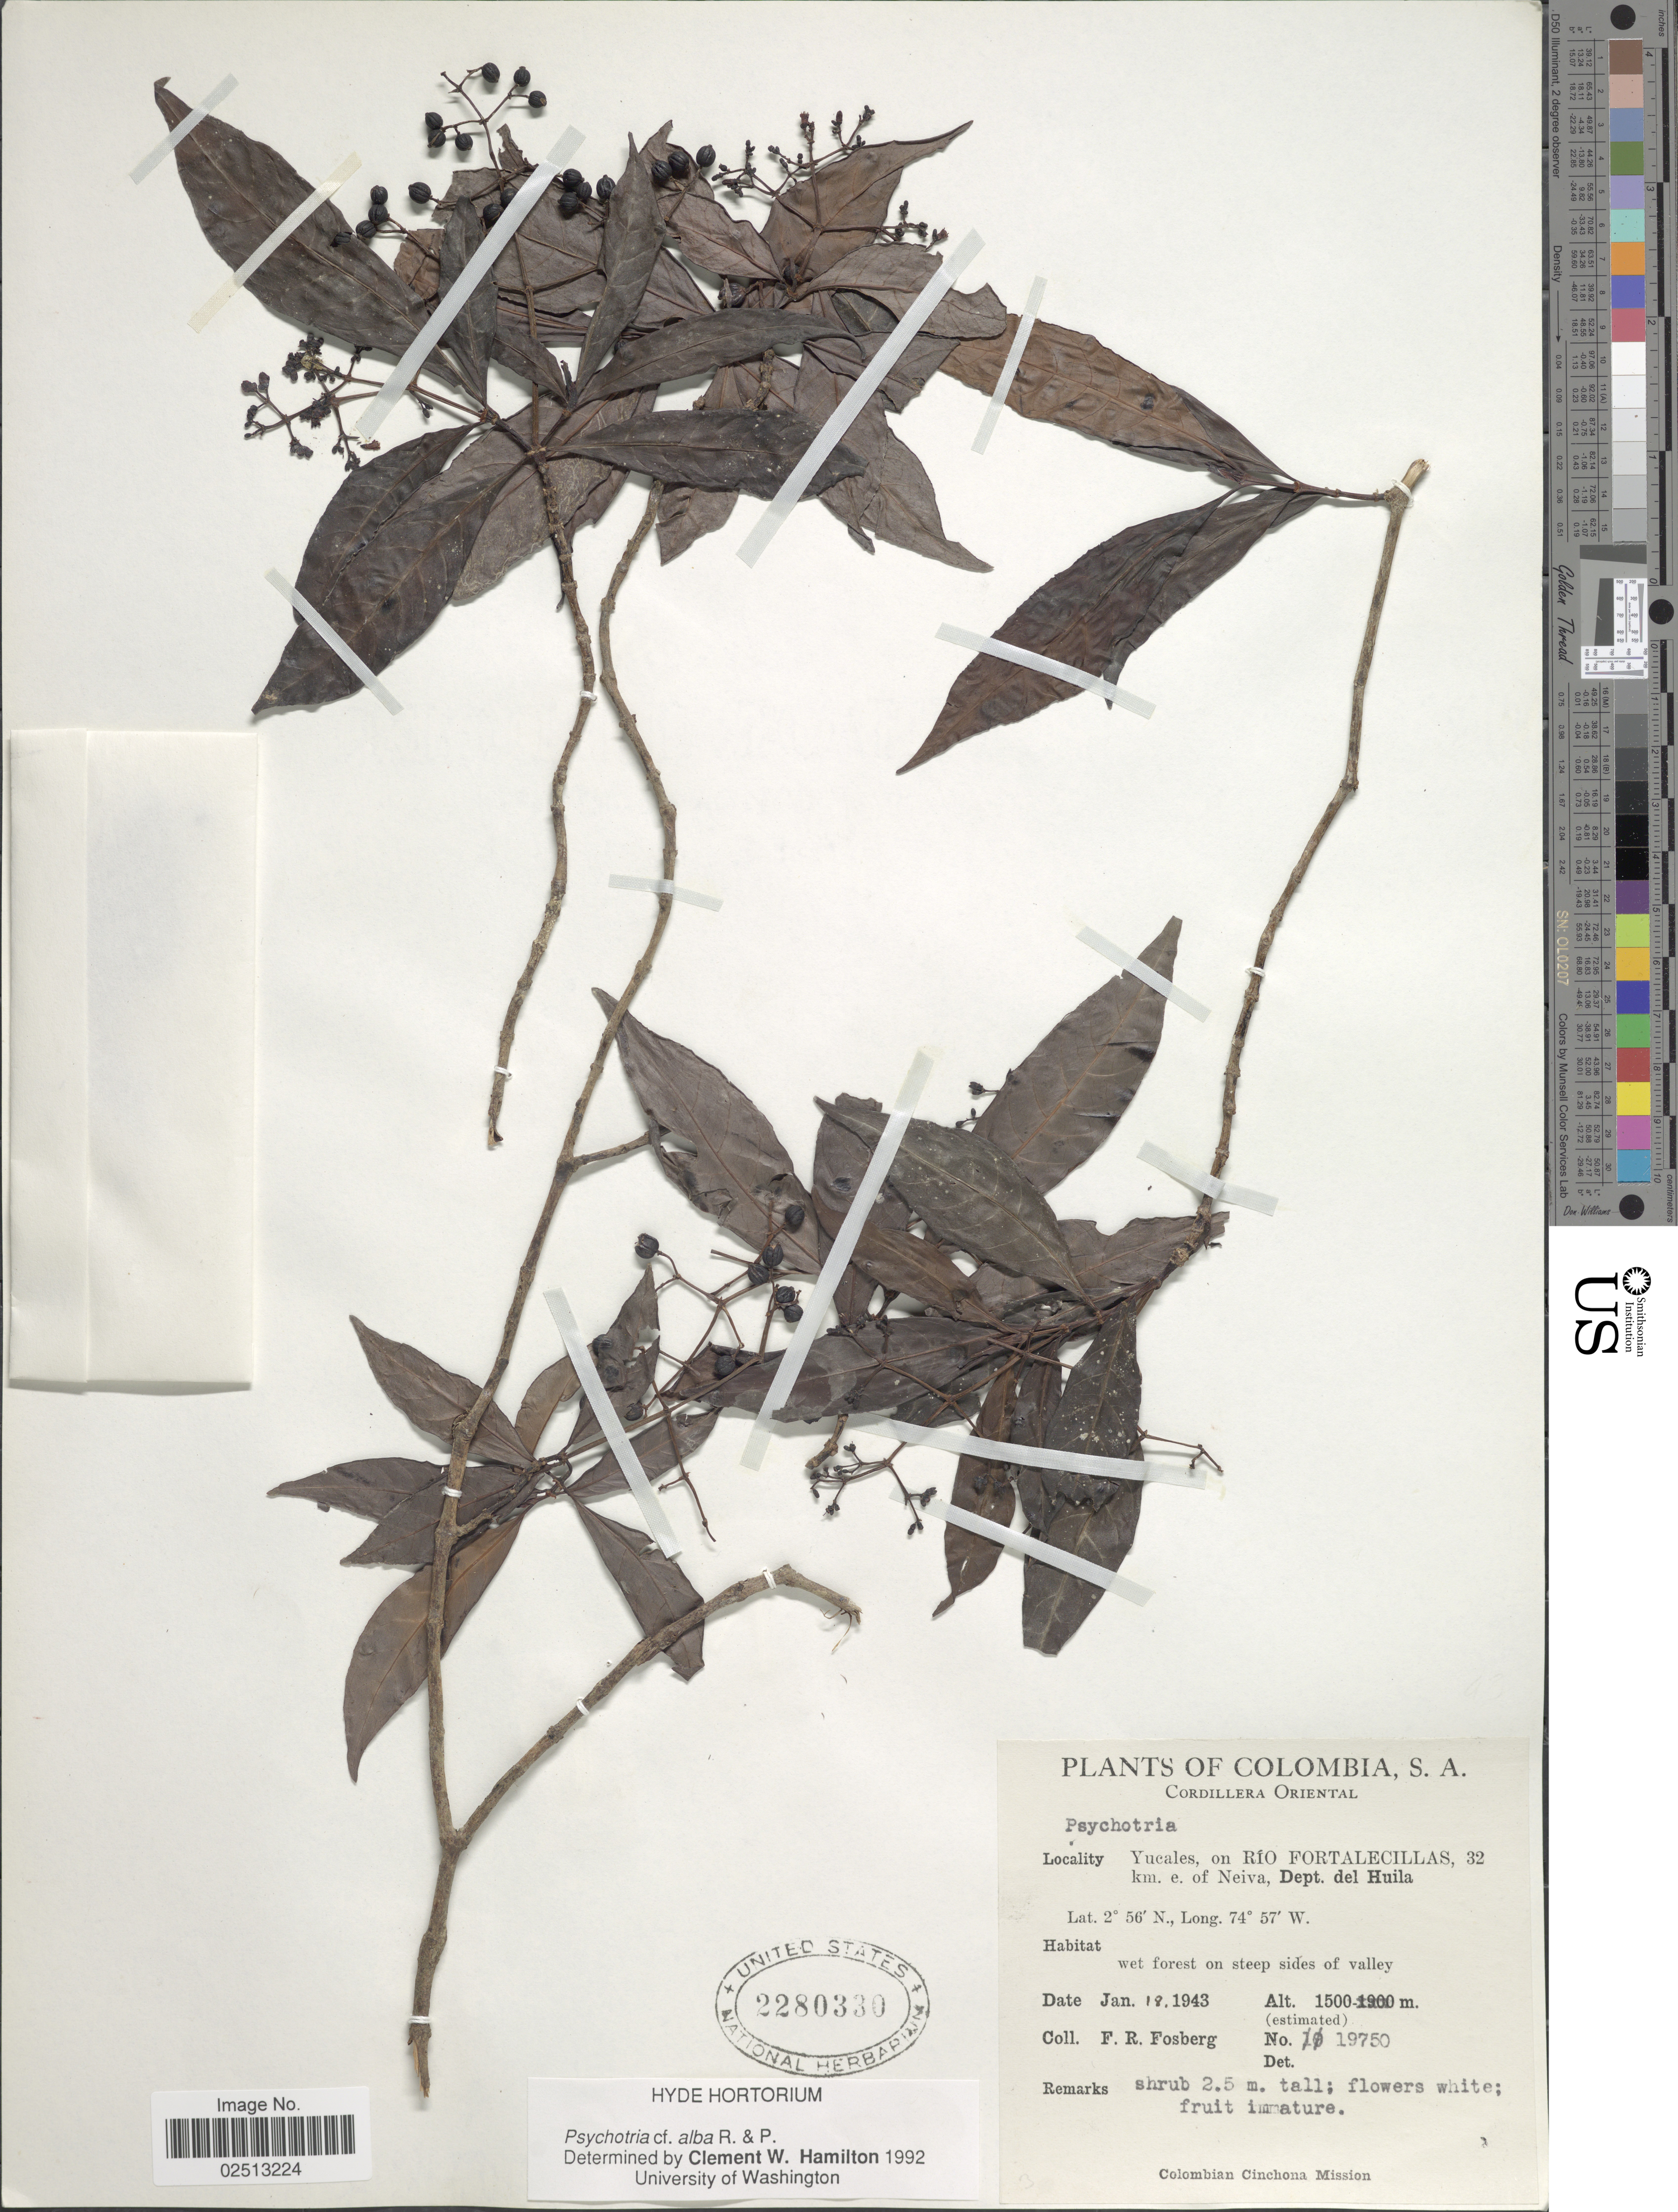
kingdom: Plantae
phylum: Tracheophyta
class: Magnoliopsida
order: Gentianales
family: Rubiaceae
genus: Psychotria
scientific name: Psychotria alba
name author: Ruiz & Pav.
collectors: F. R. Fosberg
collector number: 19750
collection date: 1943-01-18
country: Colombia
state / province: Huila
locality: Yucales, on Rio Fortalecillas, 32 km. e of Neiva, Dept. of Huila.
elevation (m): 1500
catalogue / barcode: US 2280330